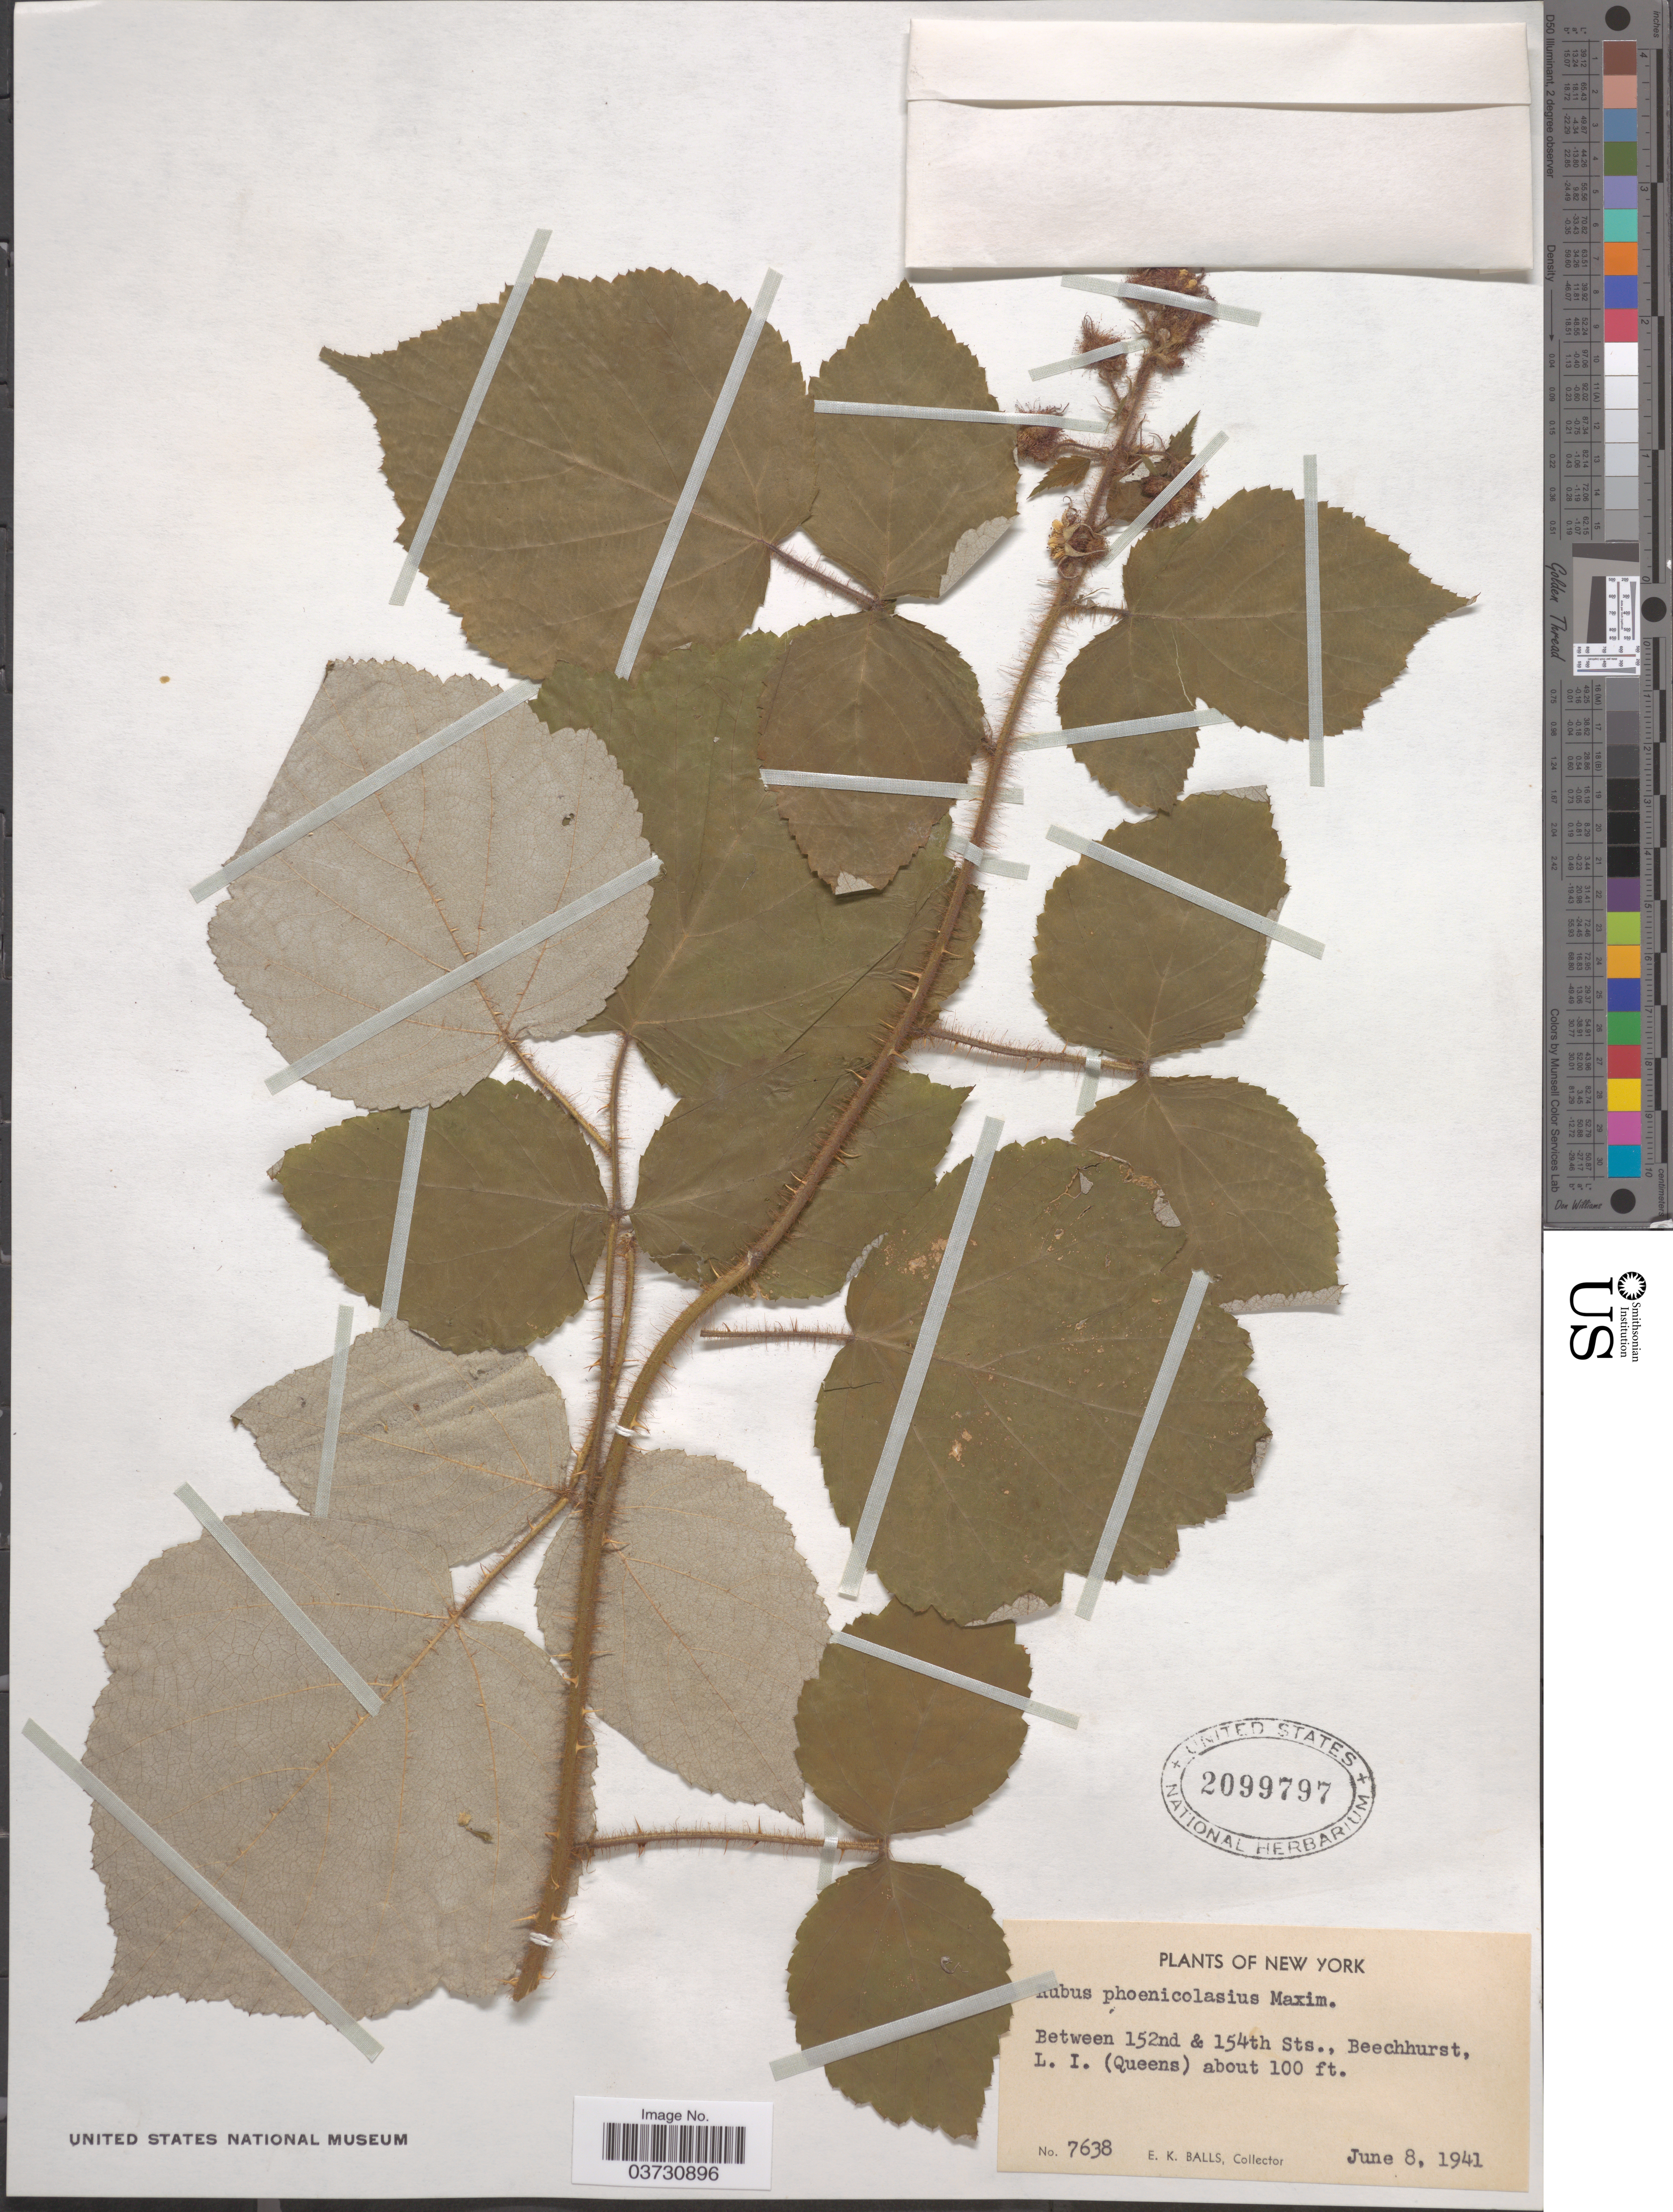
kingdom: Plantae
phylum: Tracheophyta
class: Magnoliopsida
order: Rosales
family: Rosaceae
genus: Rubus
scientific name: Rubus phoenicolasius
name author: Maxim.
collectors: E. K. Balls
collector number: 7638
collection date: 1941-06-08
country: United States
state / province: New York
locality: Between 152nd & 154th Sts., Beechhurst, L. I. (Queens).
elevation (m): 30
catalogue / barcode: US 2099797